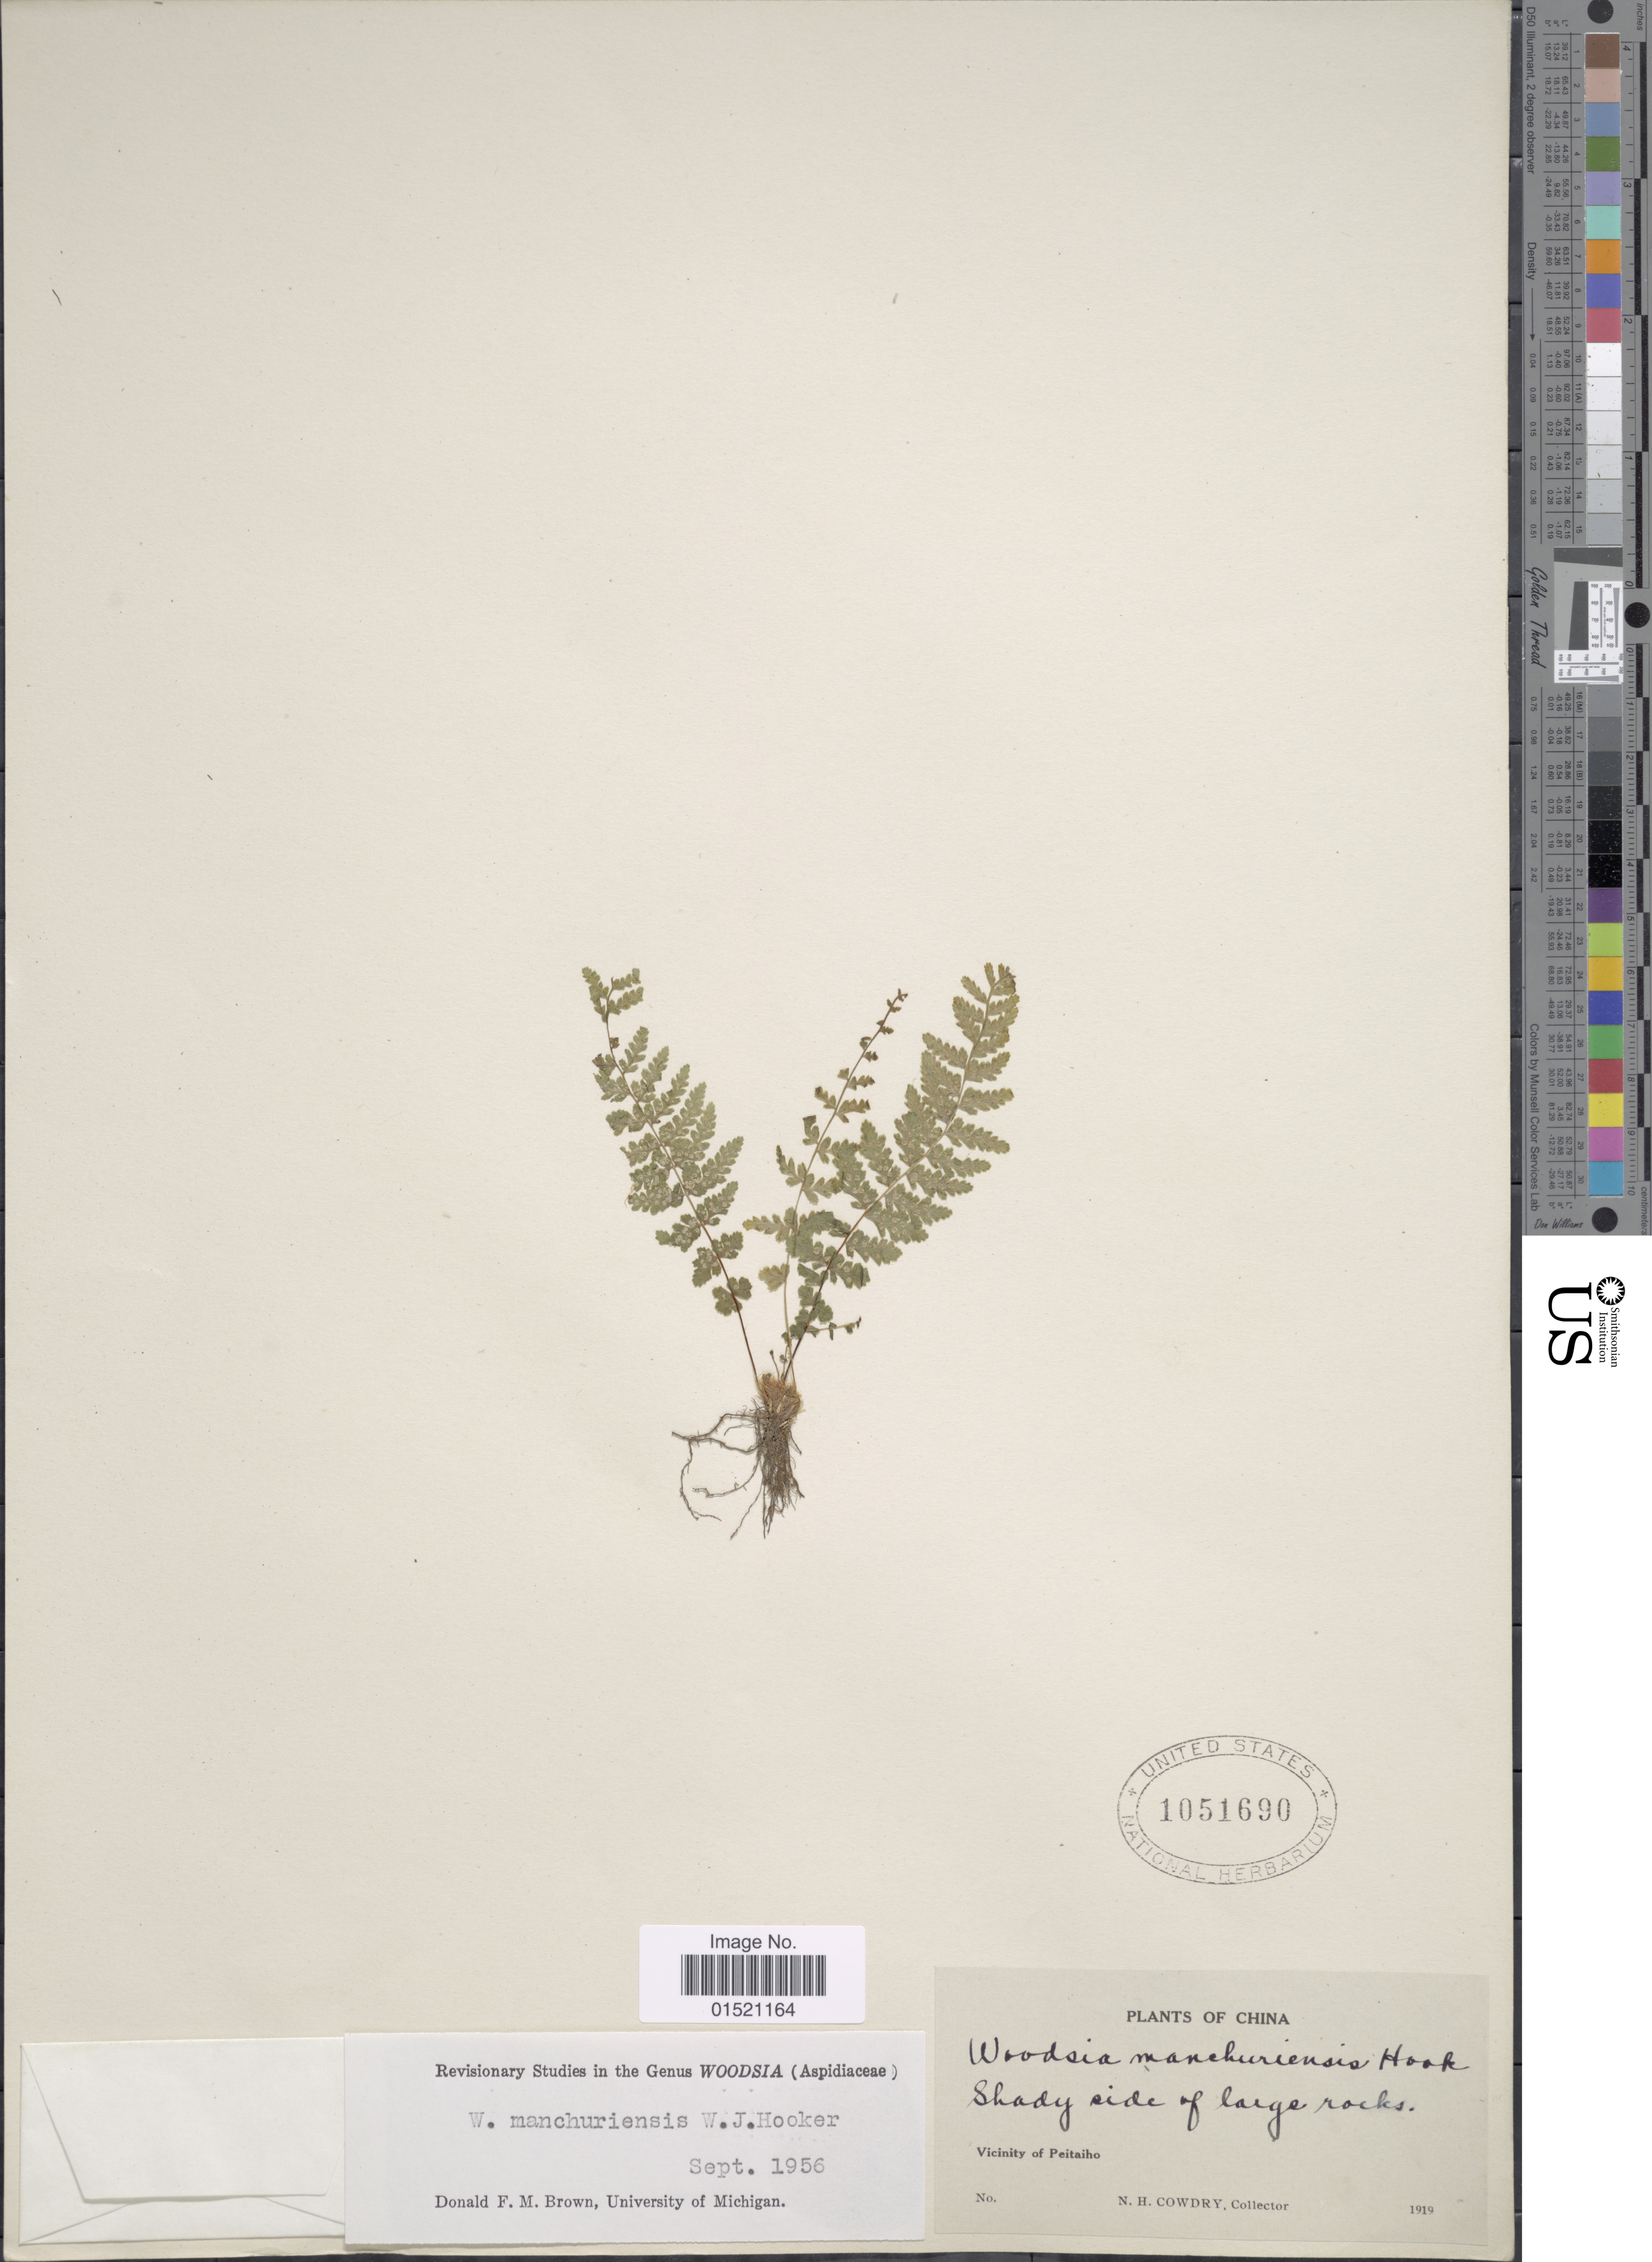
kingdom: Plantae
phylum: Tracheophyta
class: Polypodiopsida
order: Polypodiales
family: Woodsiaceae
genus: Woodsia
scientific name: Woodsia manchuriensis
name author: Hook.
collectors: N. H. Cowdry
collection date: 1919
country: China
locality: Vicinity of Peitaiho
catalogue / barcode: US 1051690